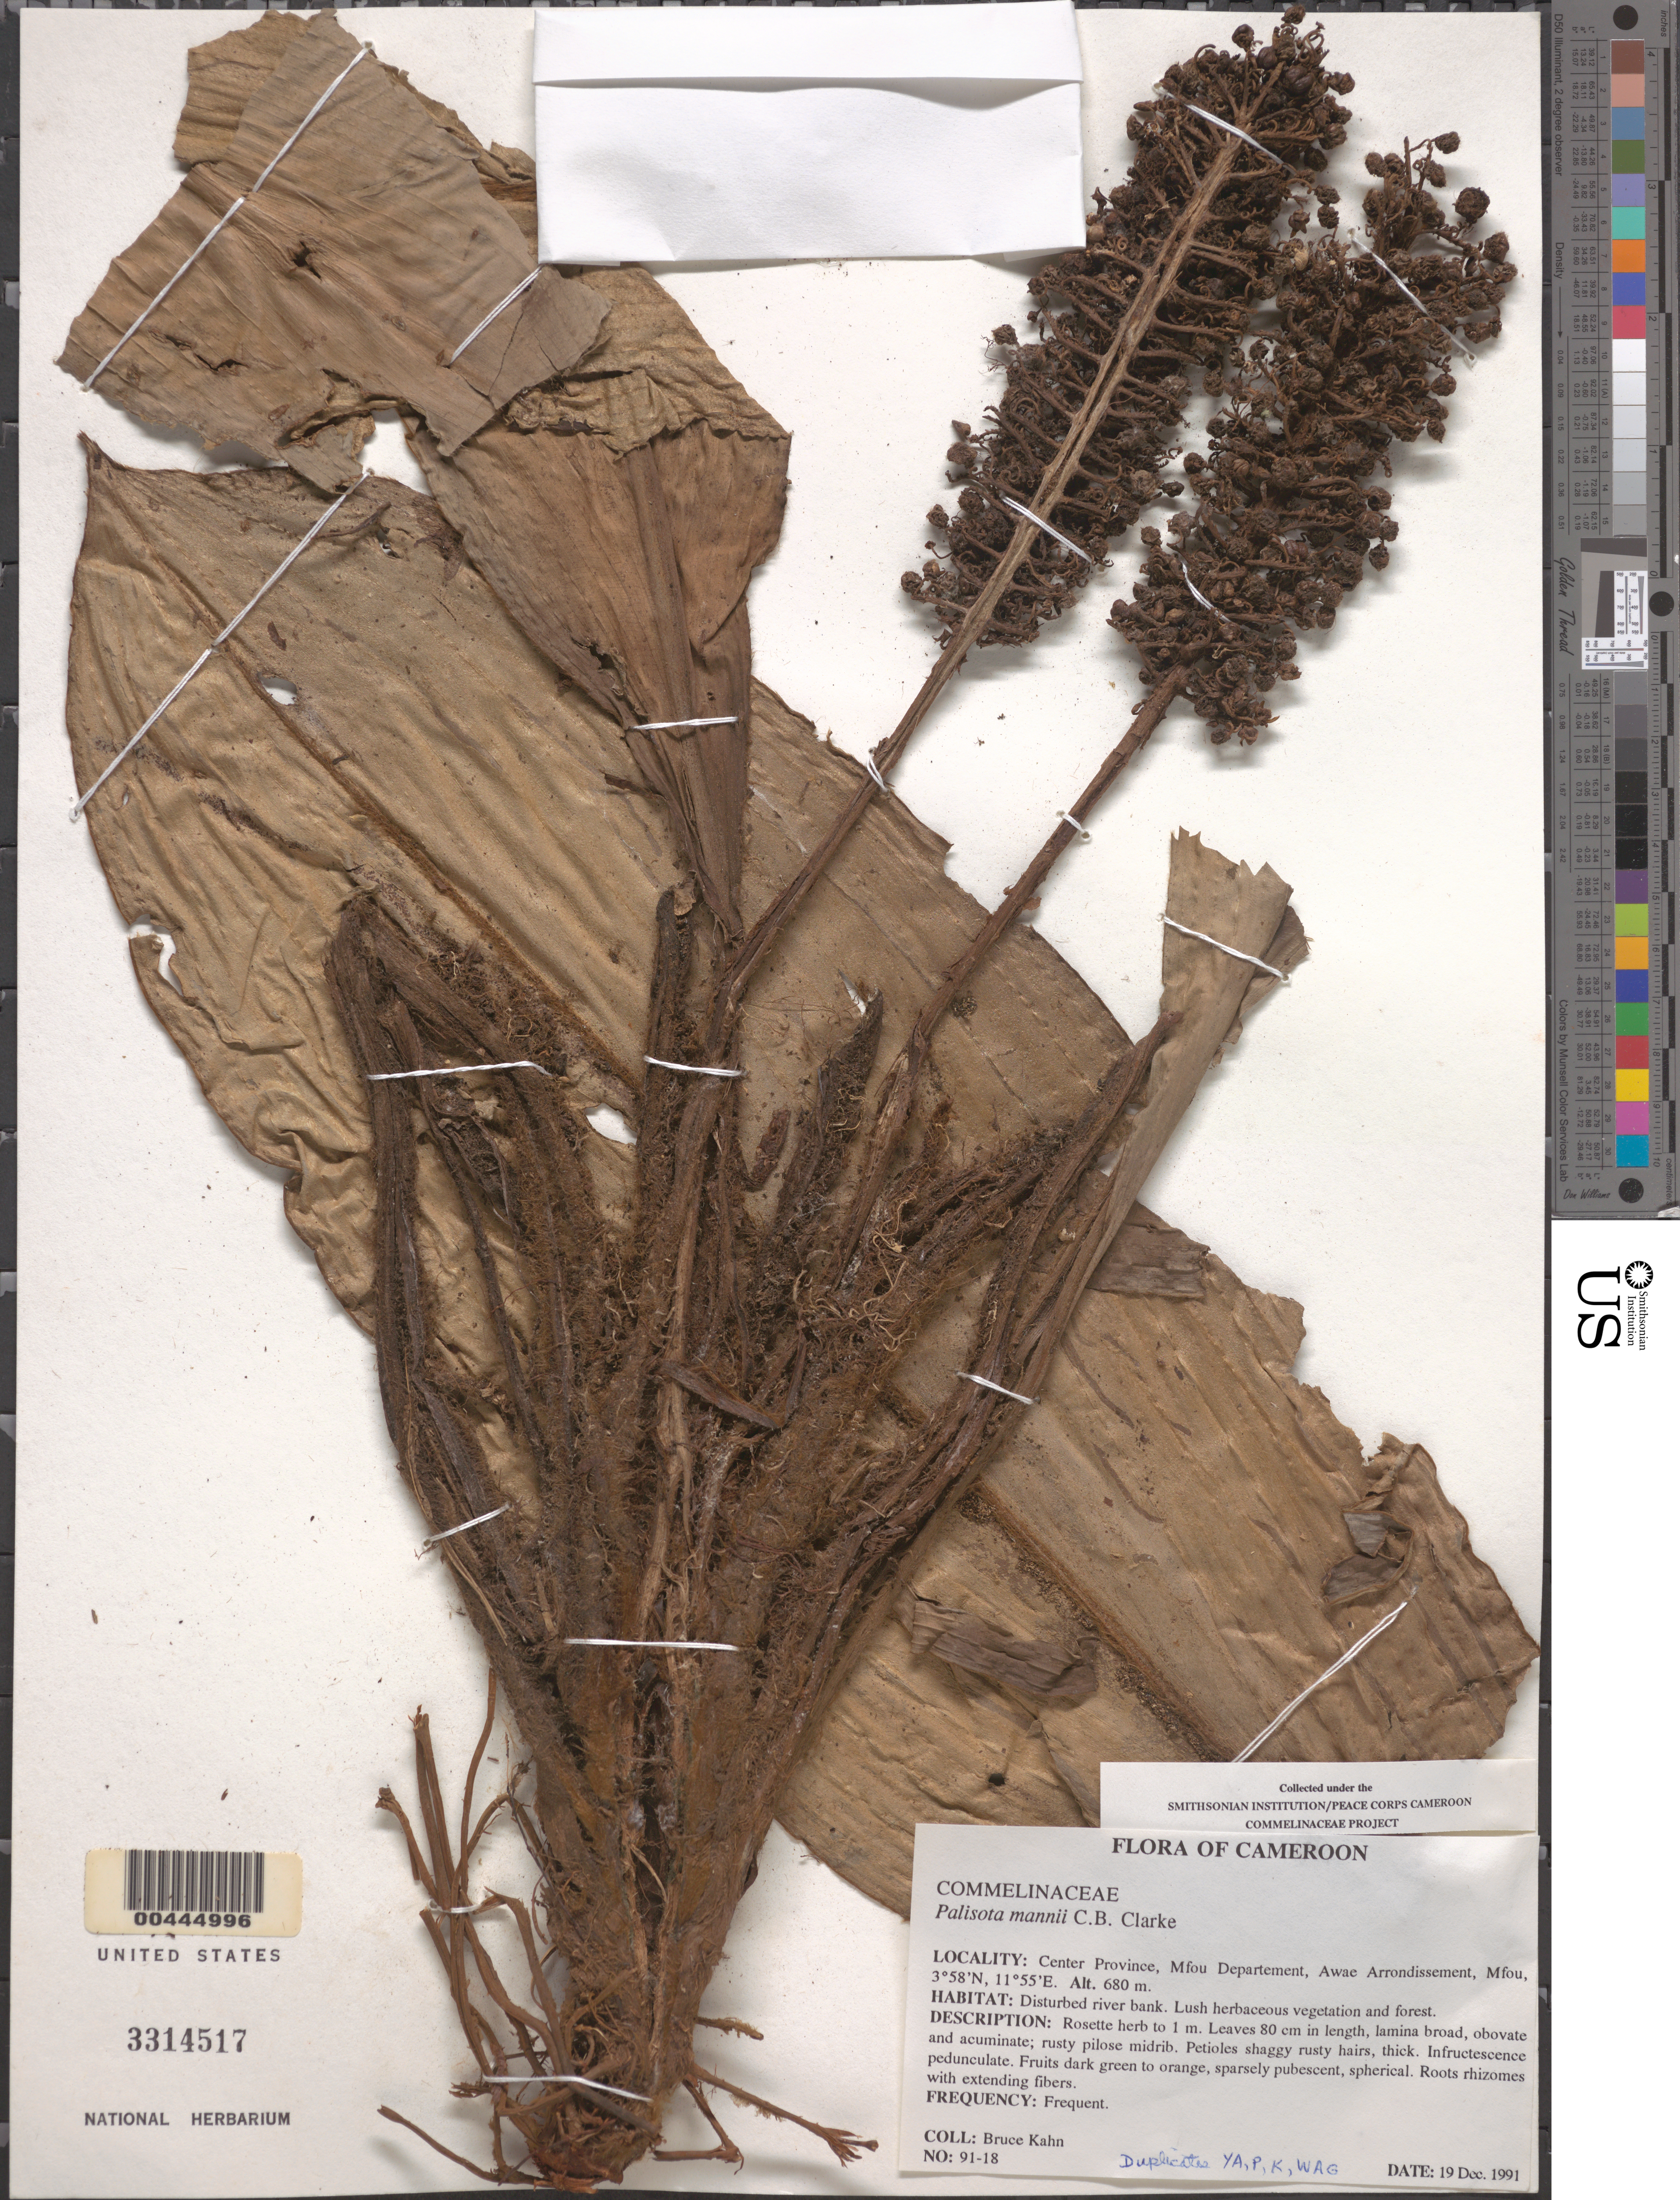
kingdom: Plantae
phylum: Tracheophyta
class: Liliopsida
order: Commelinales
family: Commelinaceae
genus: Palisota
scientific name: Palisota mannii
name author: C.B. Clarke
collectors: B. Kahn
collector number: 91-18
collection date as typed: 19 Dec 1991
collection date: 1991-12-19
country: Cameroon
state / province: Centre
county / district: Méfou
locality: Mfou dept., esse arrondissement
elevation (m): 680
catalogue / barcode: US 3314517